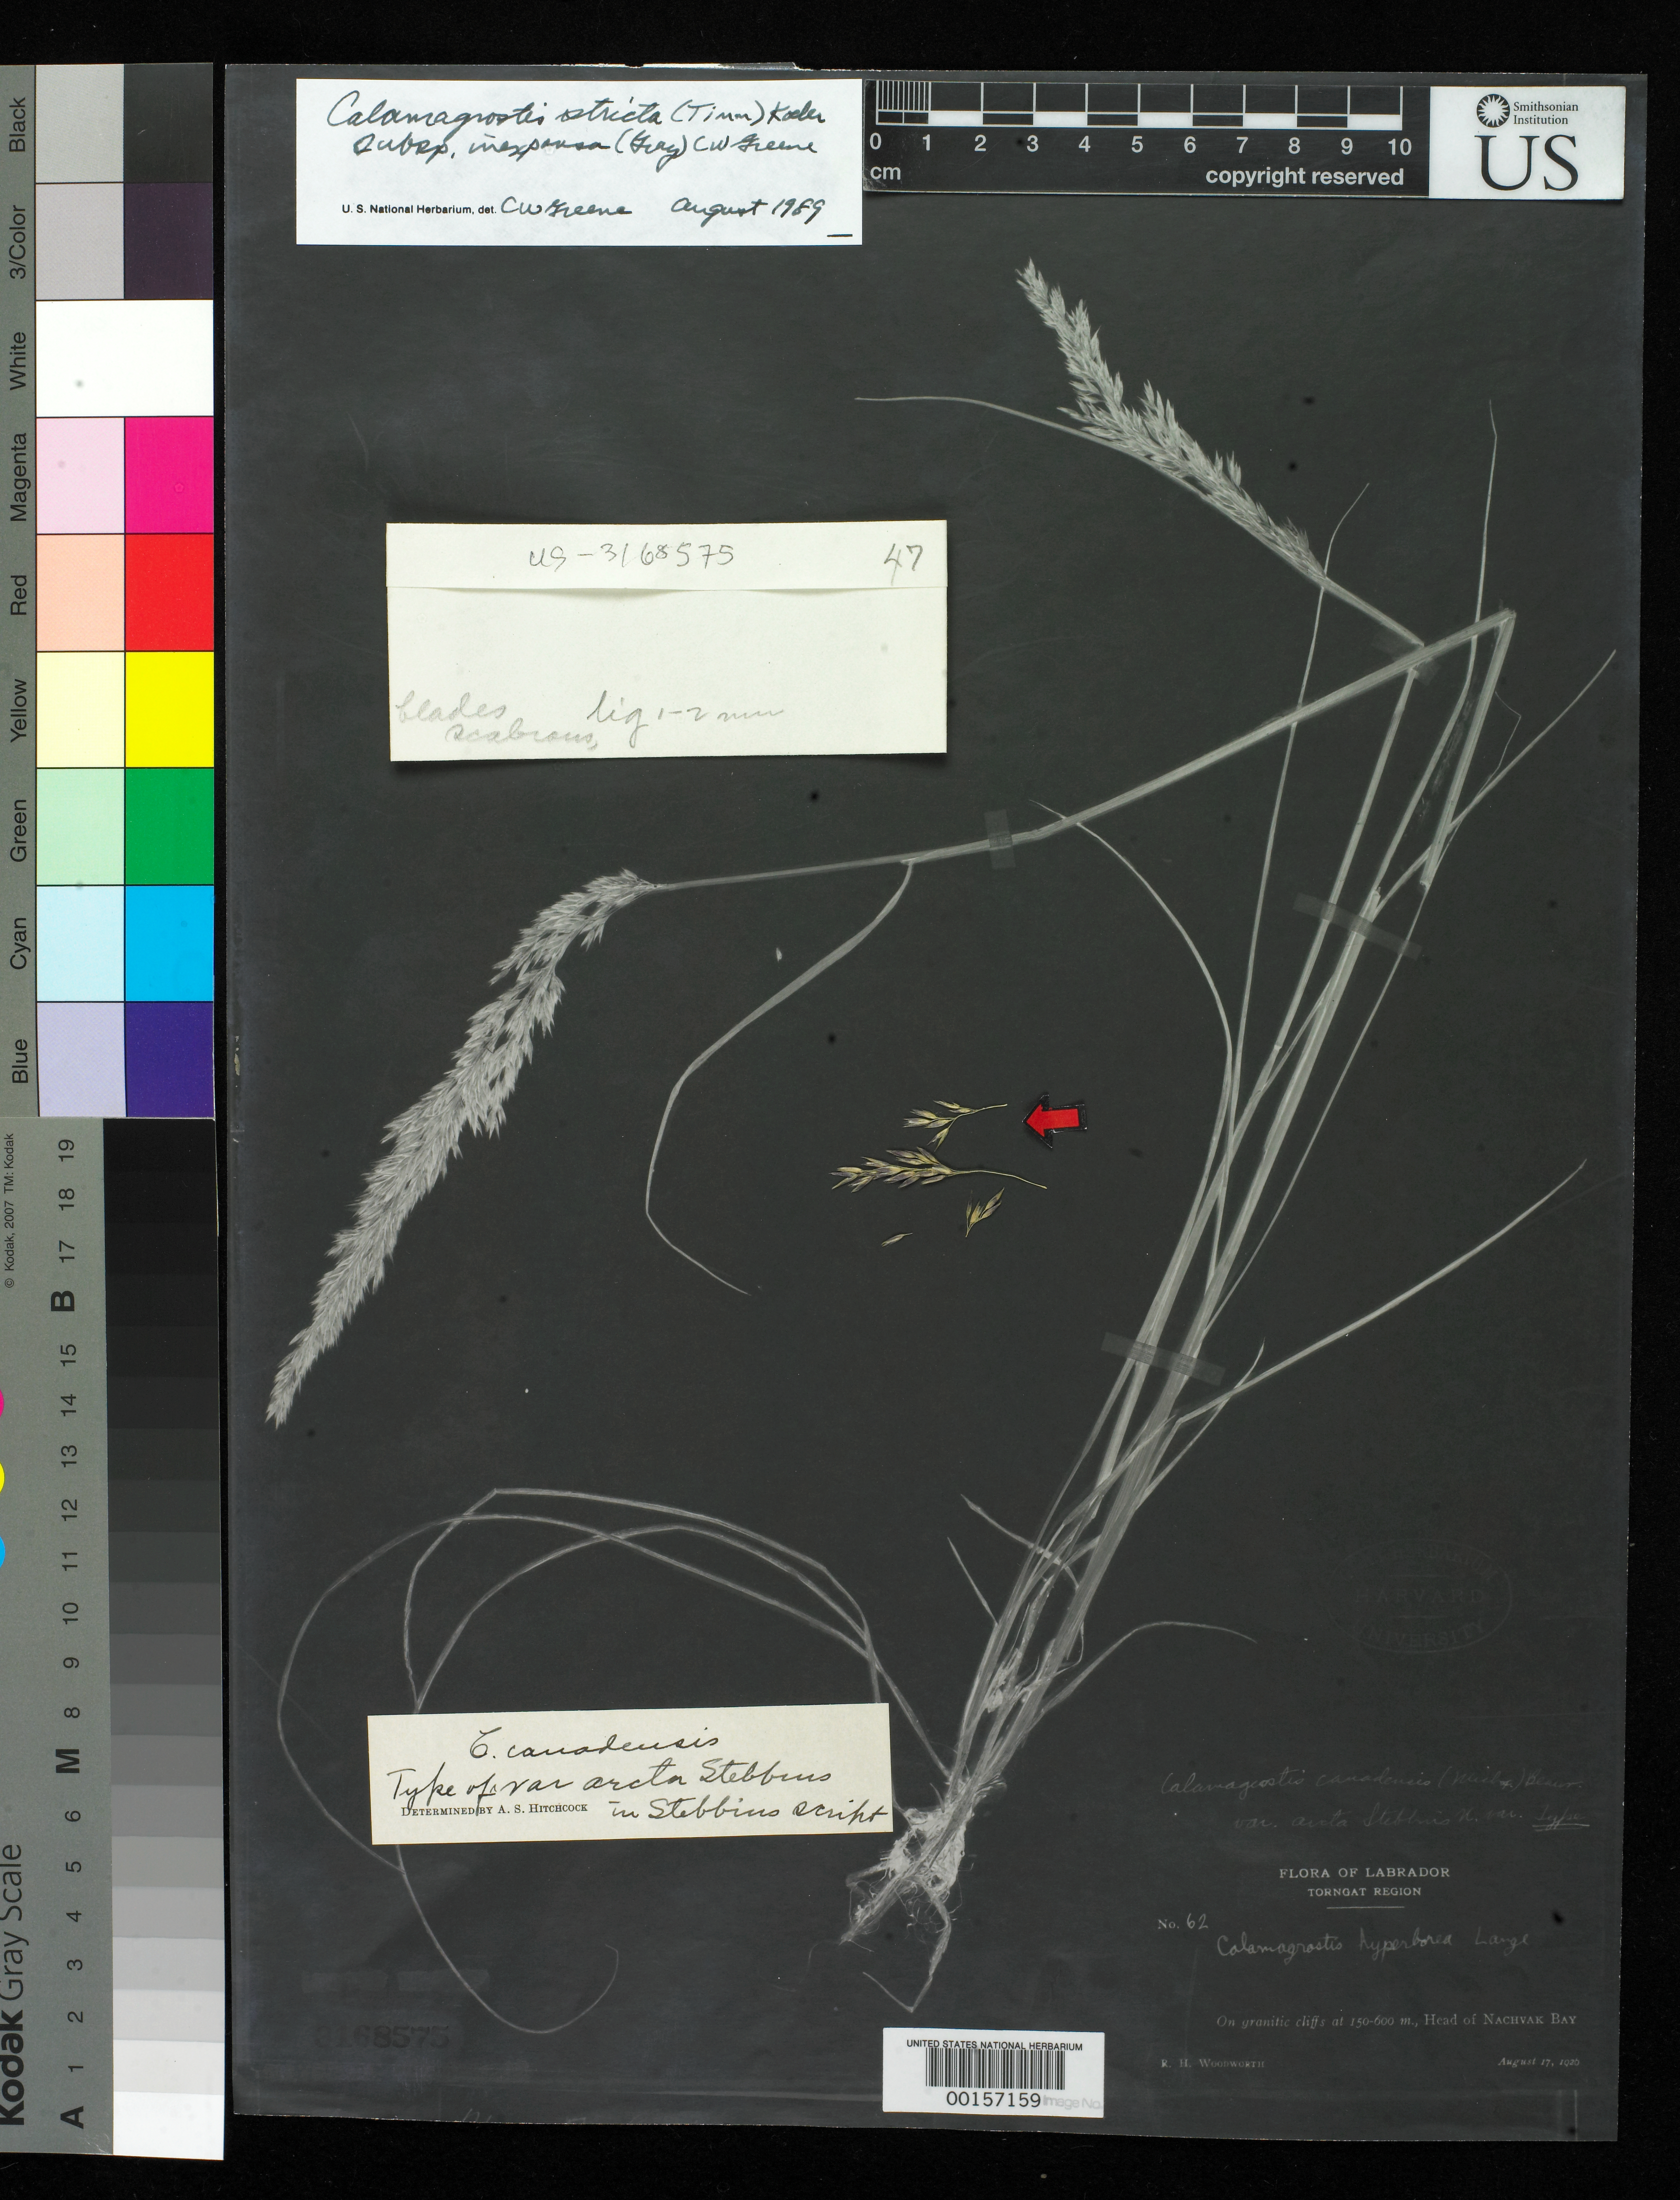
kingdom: Plantae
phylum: Tracheophyta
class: Liliopsida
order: Poales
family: Poaceae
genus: Calamagrostis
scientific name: Calamagrostis canadensis var. arcta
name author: Stebbins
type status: Type Fragment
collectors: R. Woodworth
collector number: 62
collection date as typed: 17 --- 1926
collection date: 1926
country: Canada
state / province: Newfoundland and Labrador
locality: Torngat region, head of Nachvak Bay, Labrador.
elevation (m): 150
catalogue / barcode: US 3168575